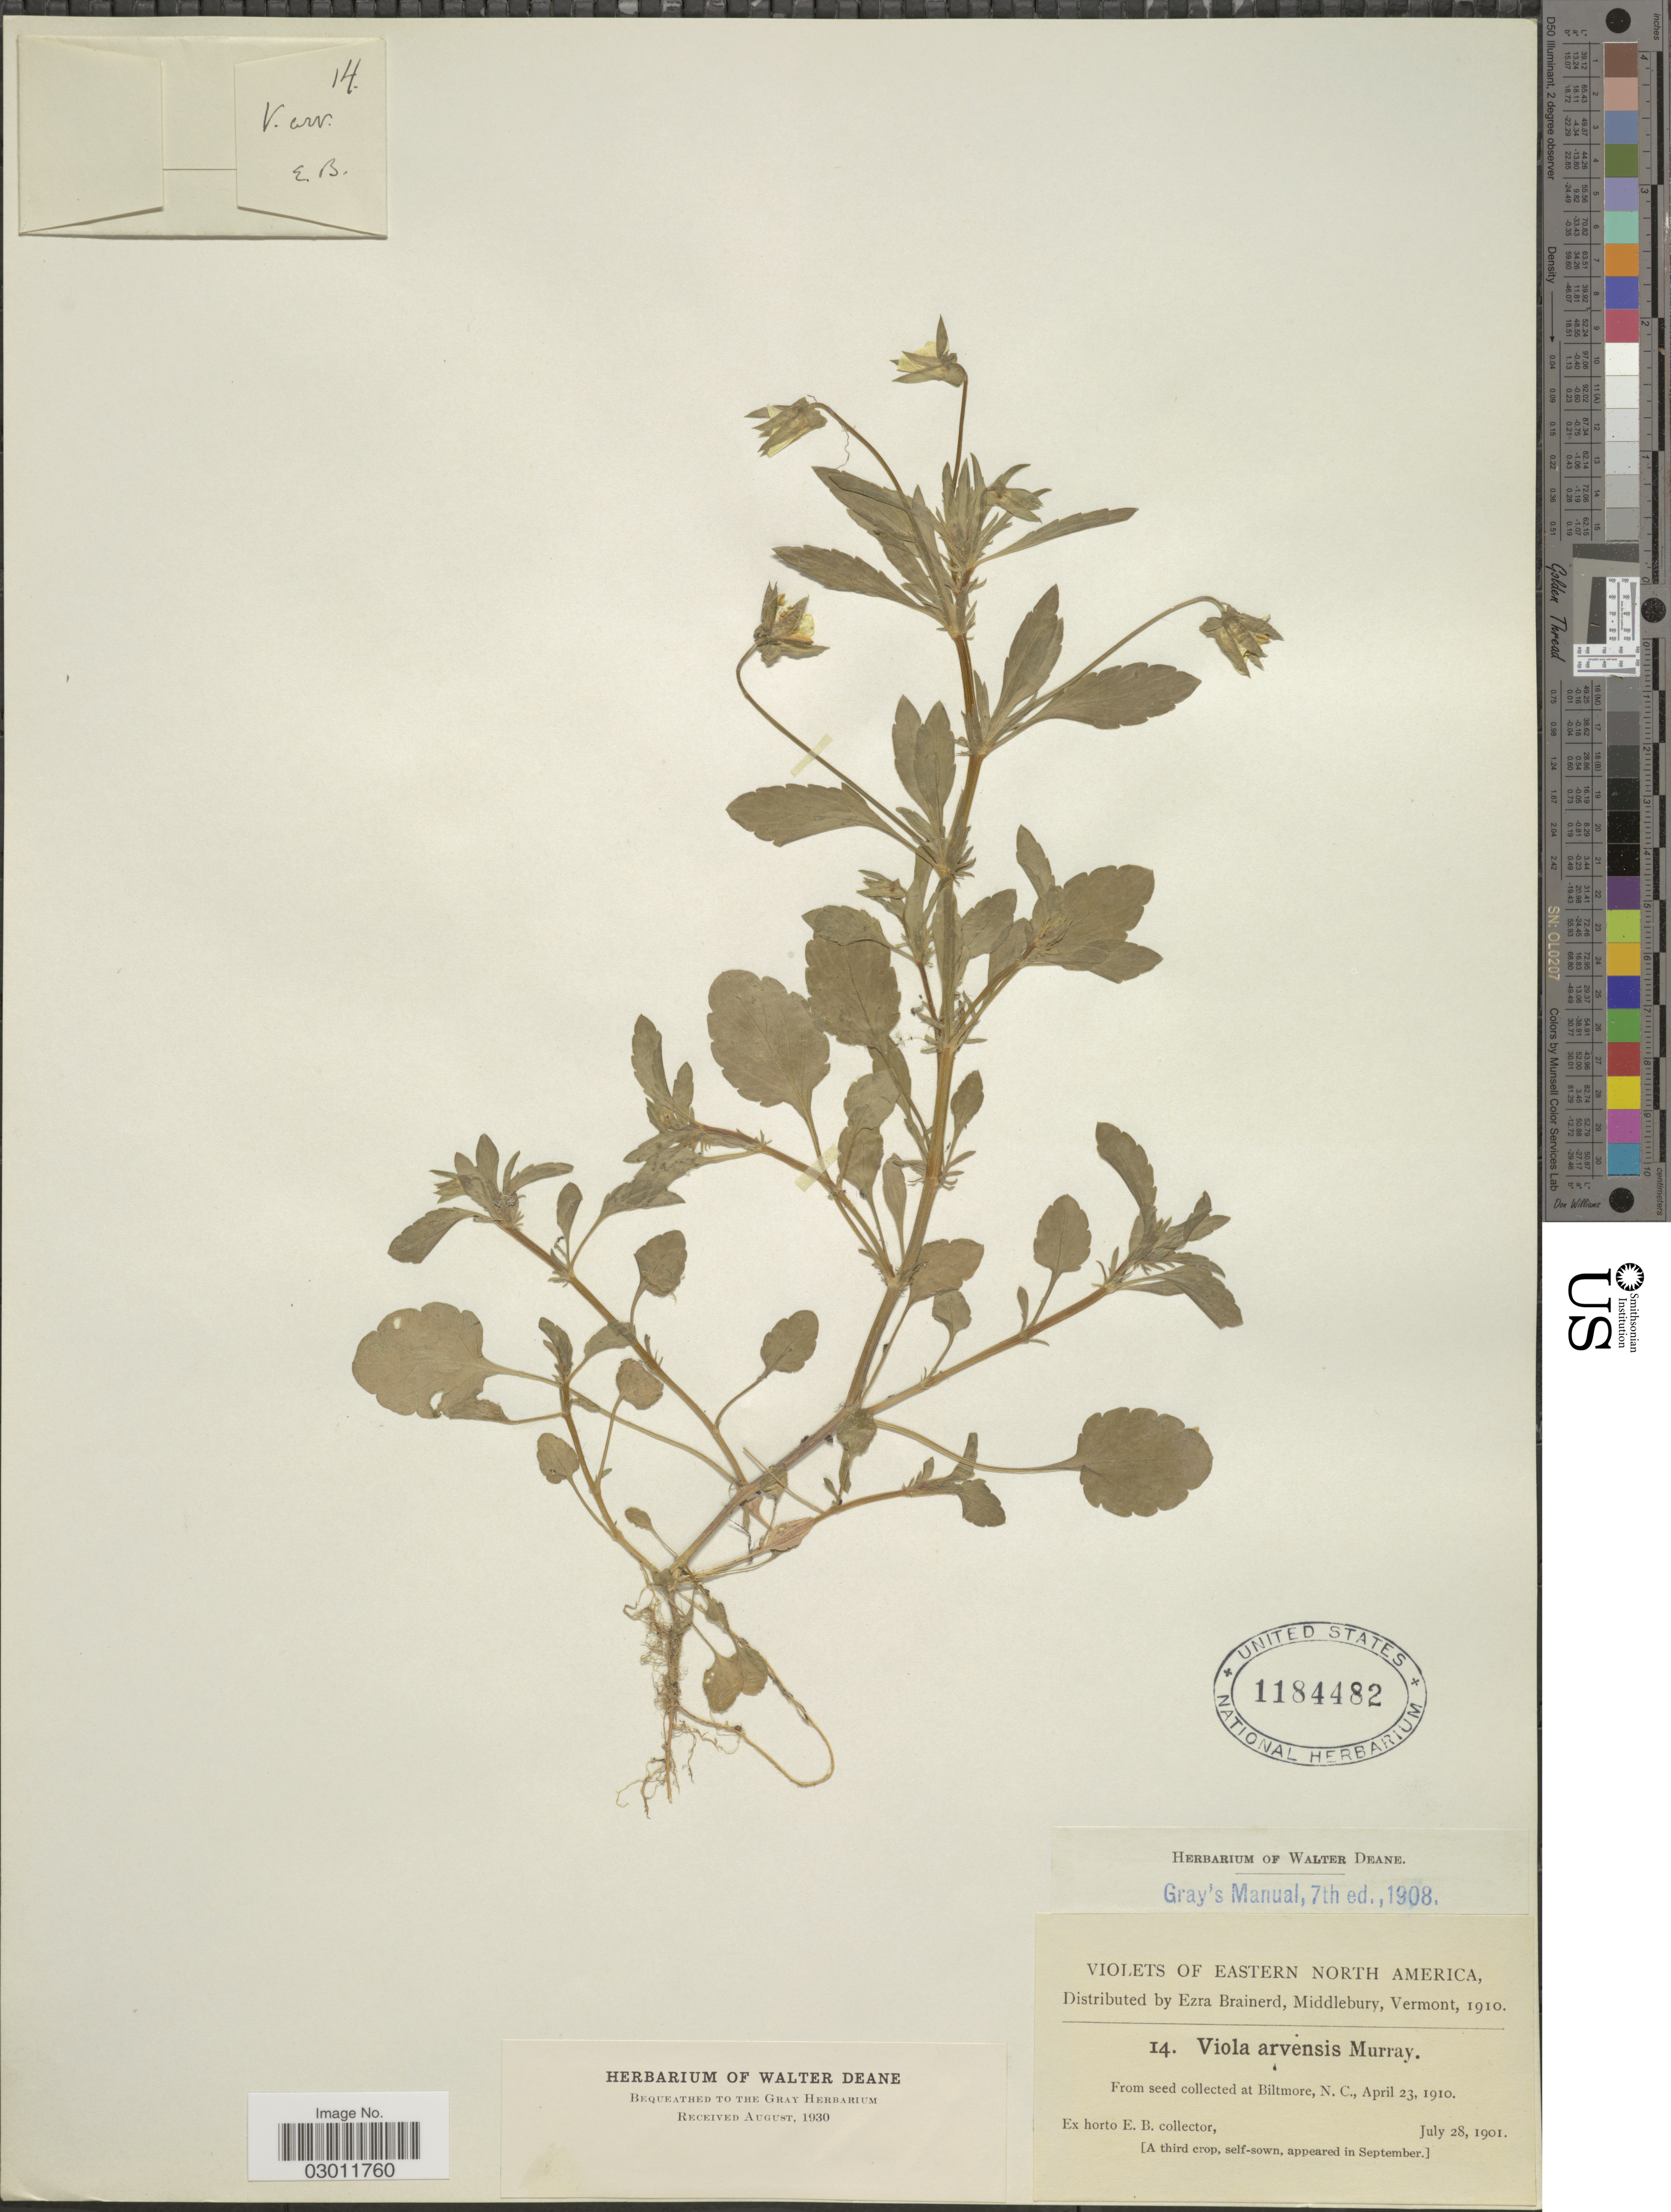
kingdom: Plantae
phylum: Tracheophyta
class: Magnoliopsida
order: Malpighiales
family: Violaceae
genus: Viola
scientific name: Viola arvensis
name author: Murray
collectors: ex herb. Ezra Brainerd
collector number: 14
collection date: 1901-07-28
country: United States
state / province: North Carolina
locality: Eastern North America. From seed collected at Biltmore, N. C.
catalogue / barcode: US 1184482